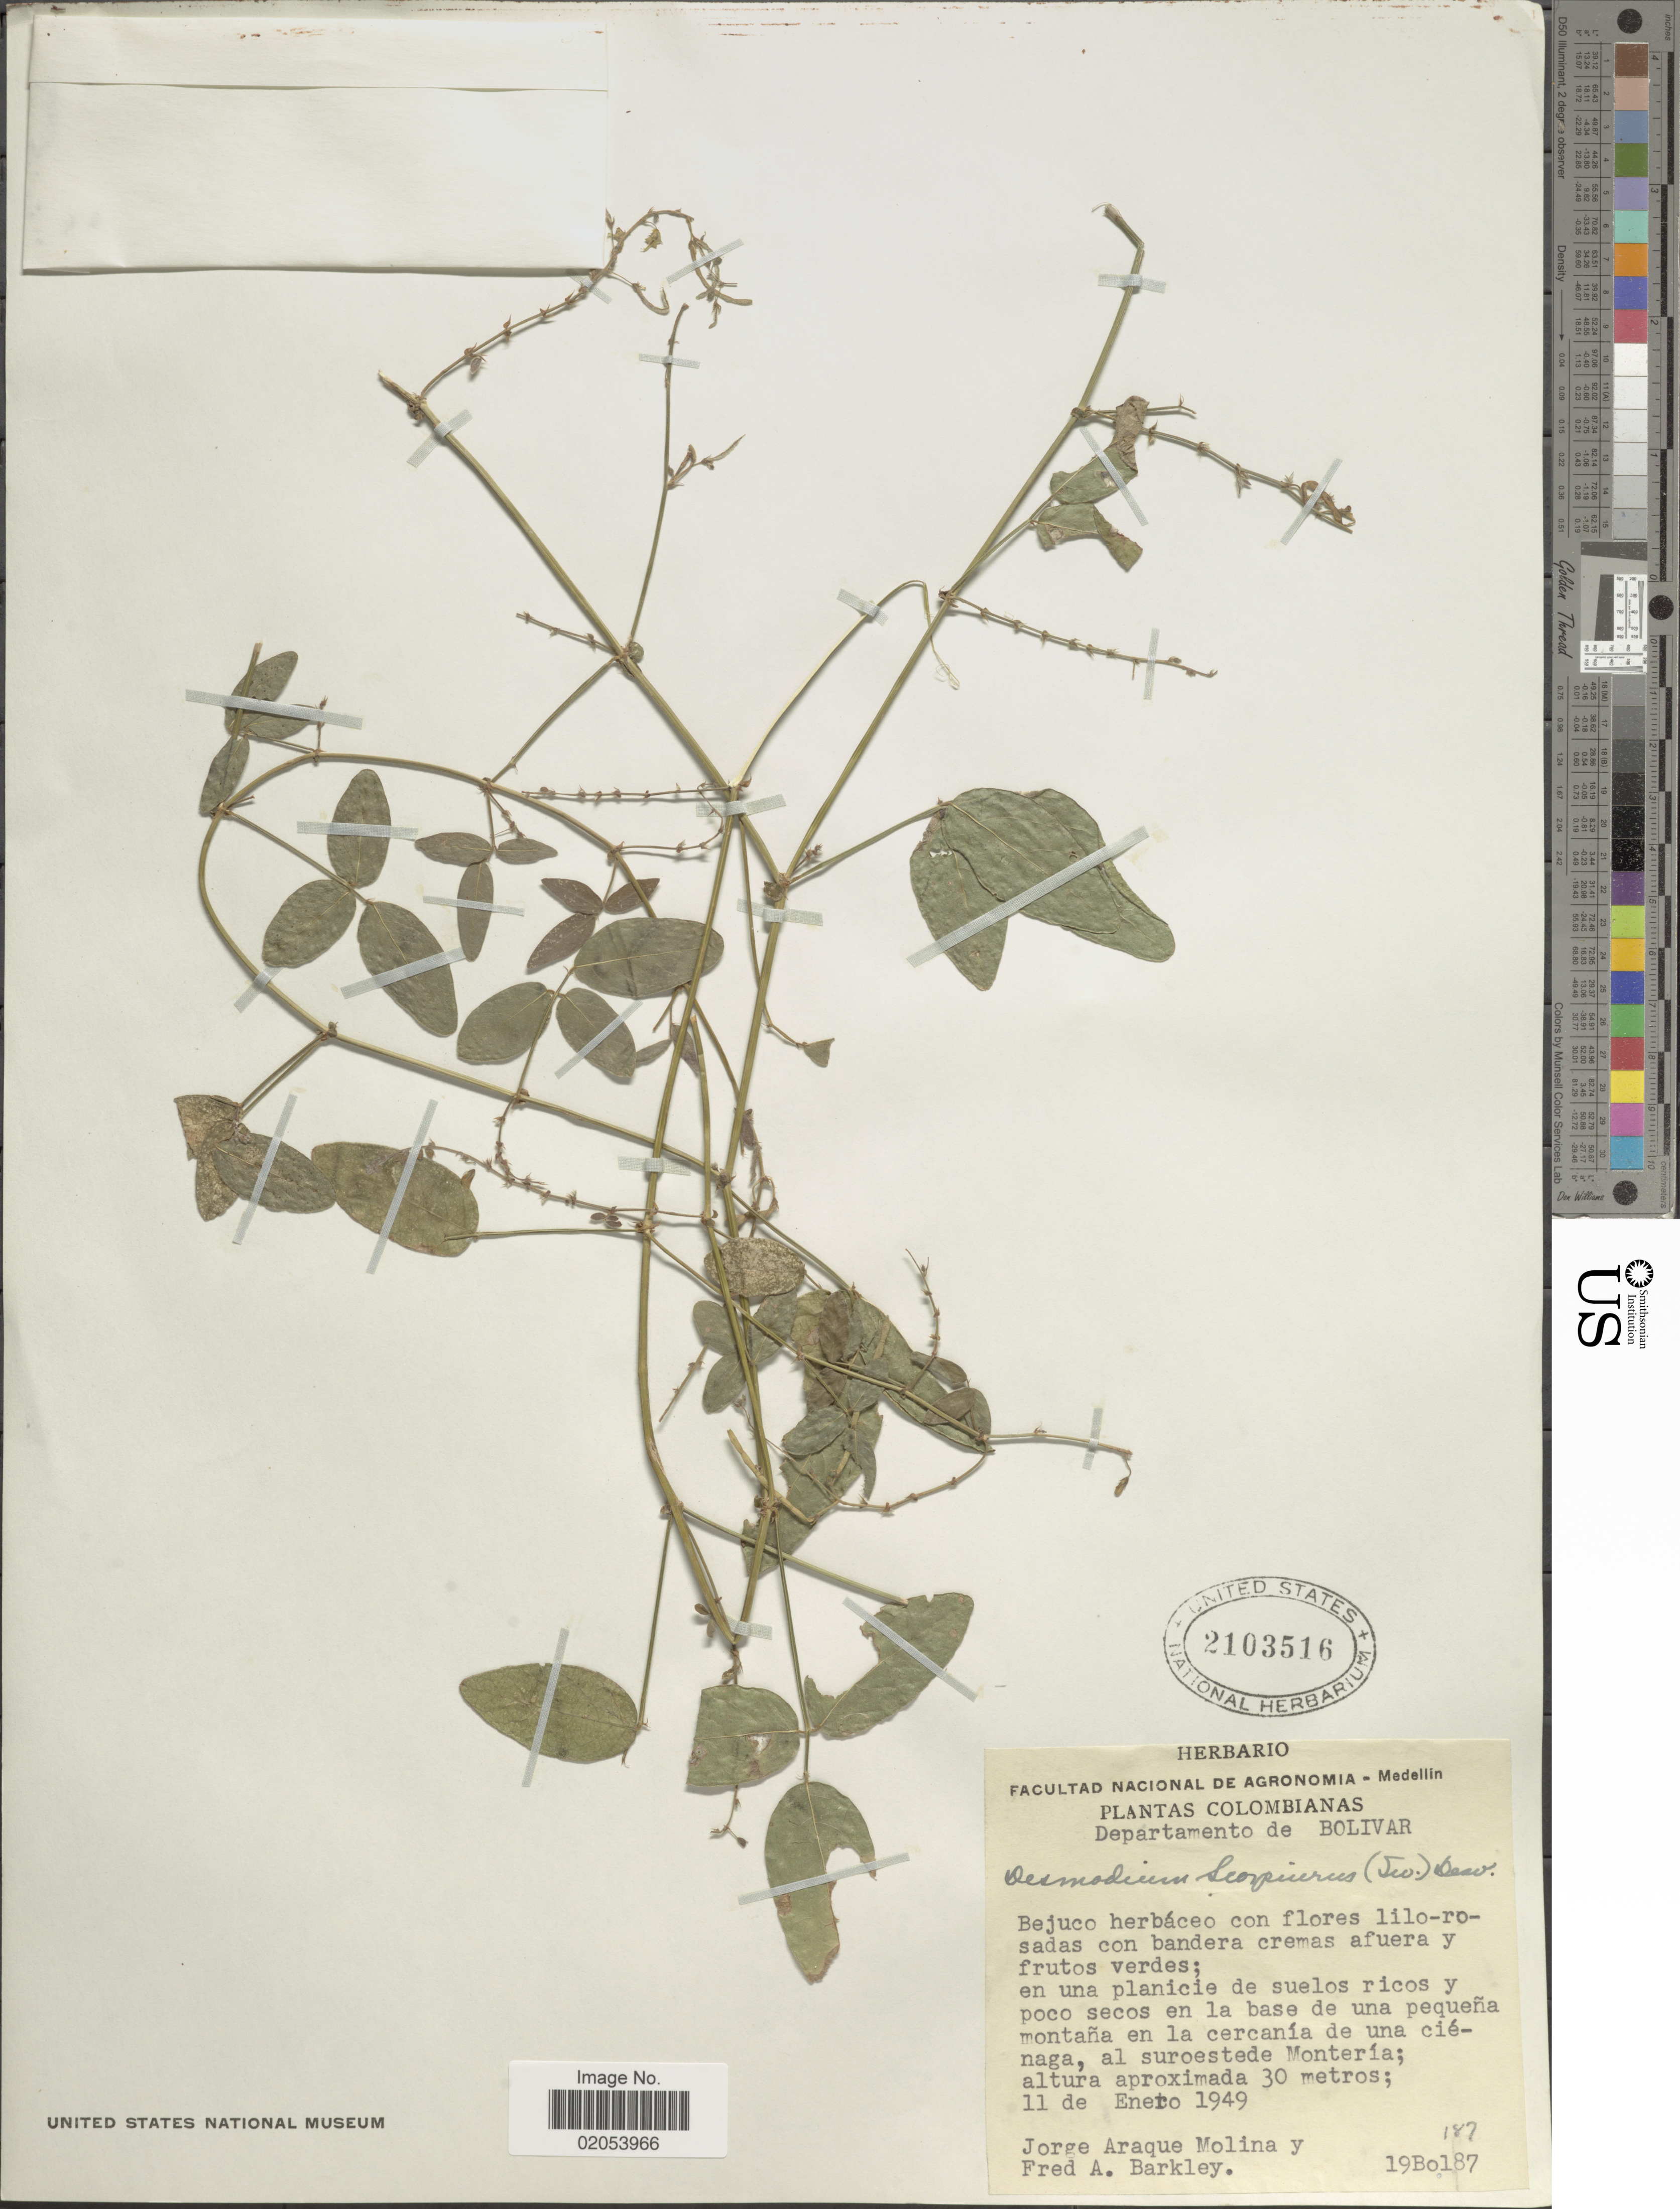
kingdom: Plantae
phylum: Tracheophyta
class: Magnoliopsida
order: Fabales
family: Fabaceae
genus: Desmodium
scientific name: Desmodium scorpiurus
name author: (Sw.) Desv. ex DC.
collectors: J. Araque Molina & F. A. Barkley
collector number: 19Bol187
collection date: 1949-01-11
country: Colombia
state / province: Bolívar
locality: Colombianas. en una planicie de suelos ricos y poco secos en la base de una pequena montana en la cercania de una cienaga, al suroestede Monteria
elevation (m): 30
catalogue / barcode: US 2103516